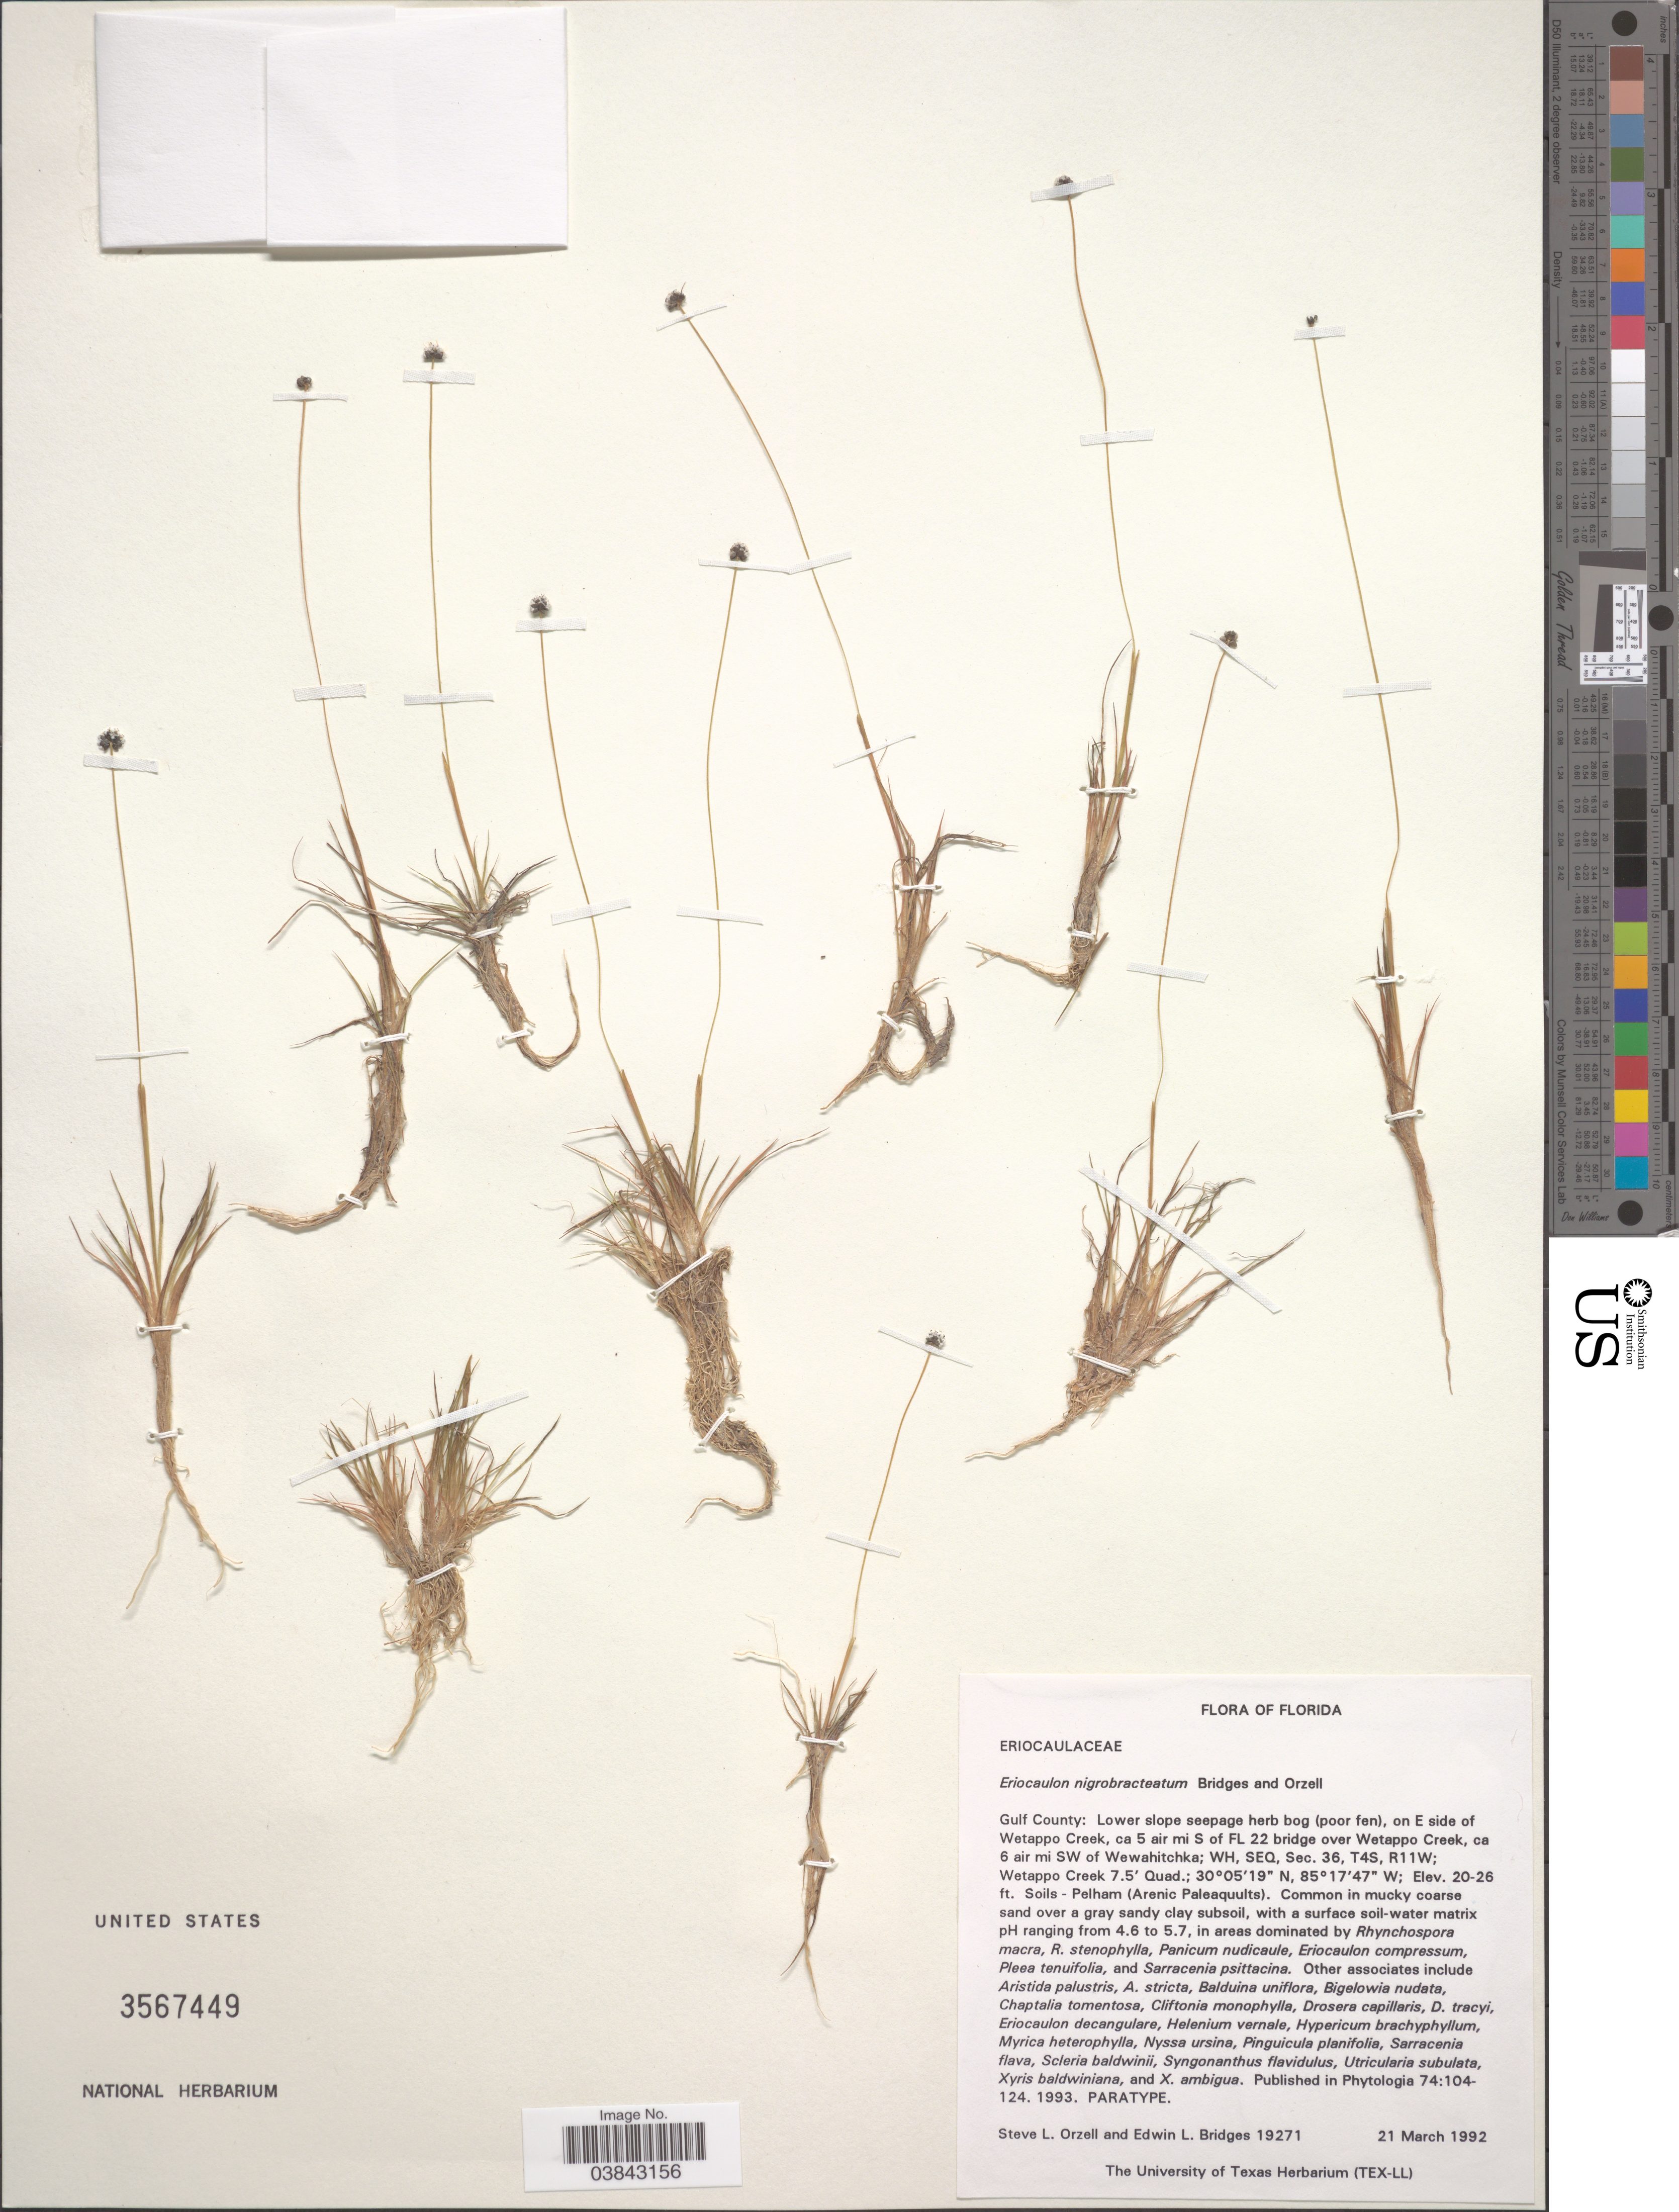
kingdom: Plantae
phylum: Tracheophyta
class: Liliopsida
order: Poales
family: Eriocaulaceae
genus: Eriocaulon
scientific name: Eriocaulon nigrobracteatum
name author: E.L. Bridges & Orzell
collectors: S. Orzell & E. Bridges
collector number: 19271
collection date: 1992-03-21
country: United States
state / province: Florida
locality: Gulf County: on E side of Wetappo Creek, ca 5 air mi S of FL 22 bridge over Wetappo Creek, ca 6 air mi SW of Wewahitchka; WH, SEQ, Sec. 36, T4S, R11W; Wetappo Creek 7.5' Quad.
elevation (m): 6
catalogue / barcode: US 3567449